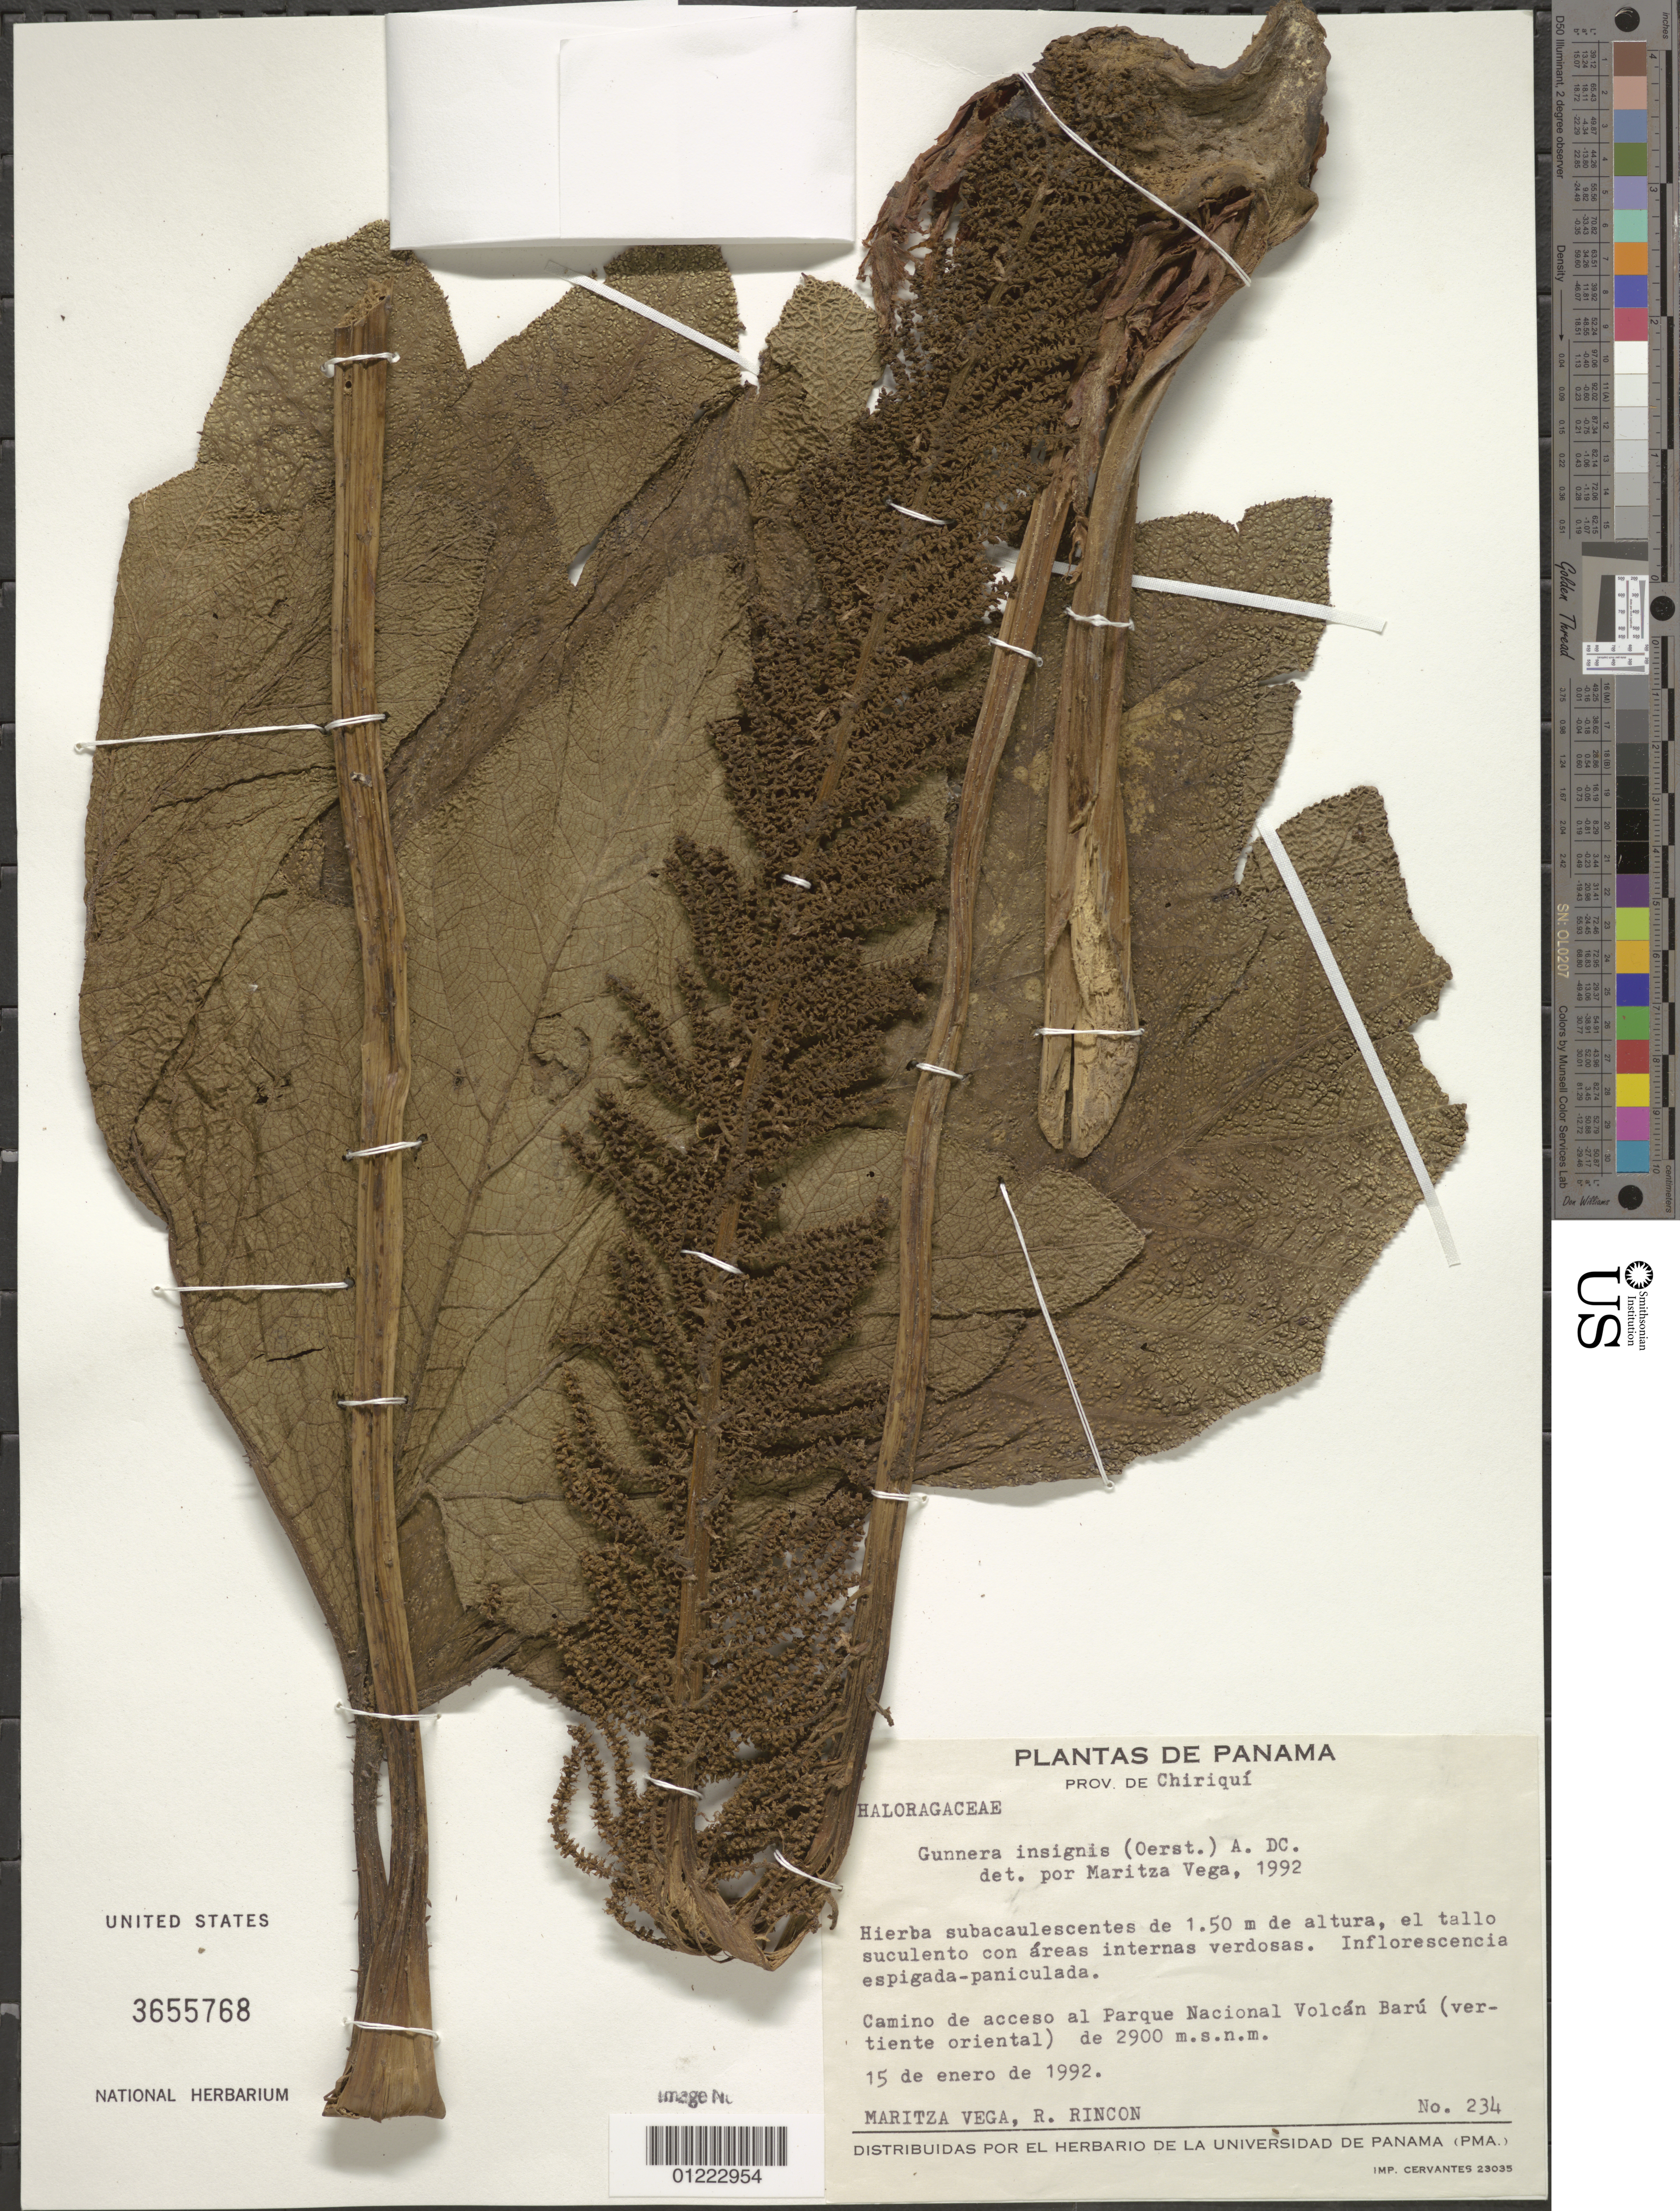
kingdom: Plantae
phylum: Tracheophyta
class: Magnoliopsida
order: Gunnerales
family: Gunneraceae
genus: Gunnera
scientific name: Gunnera insignis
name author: (Oerst.) A. DC.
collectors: M. Vega & R. Rincon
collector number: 234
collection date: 1992-01-15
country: Panama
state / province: Chiriqui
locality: Camino de acceso al Parque Nacional Volcán Barú (vertiente oriental) de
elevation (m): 2900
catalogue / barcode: US 3655768